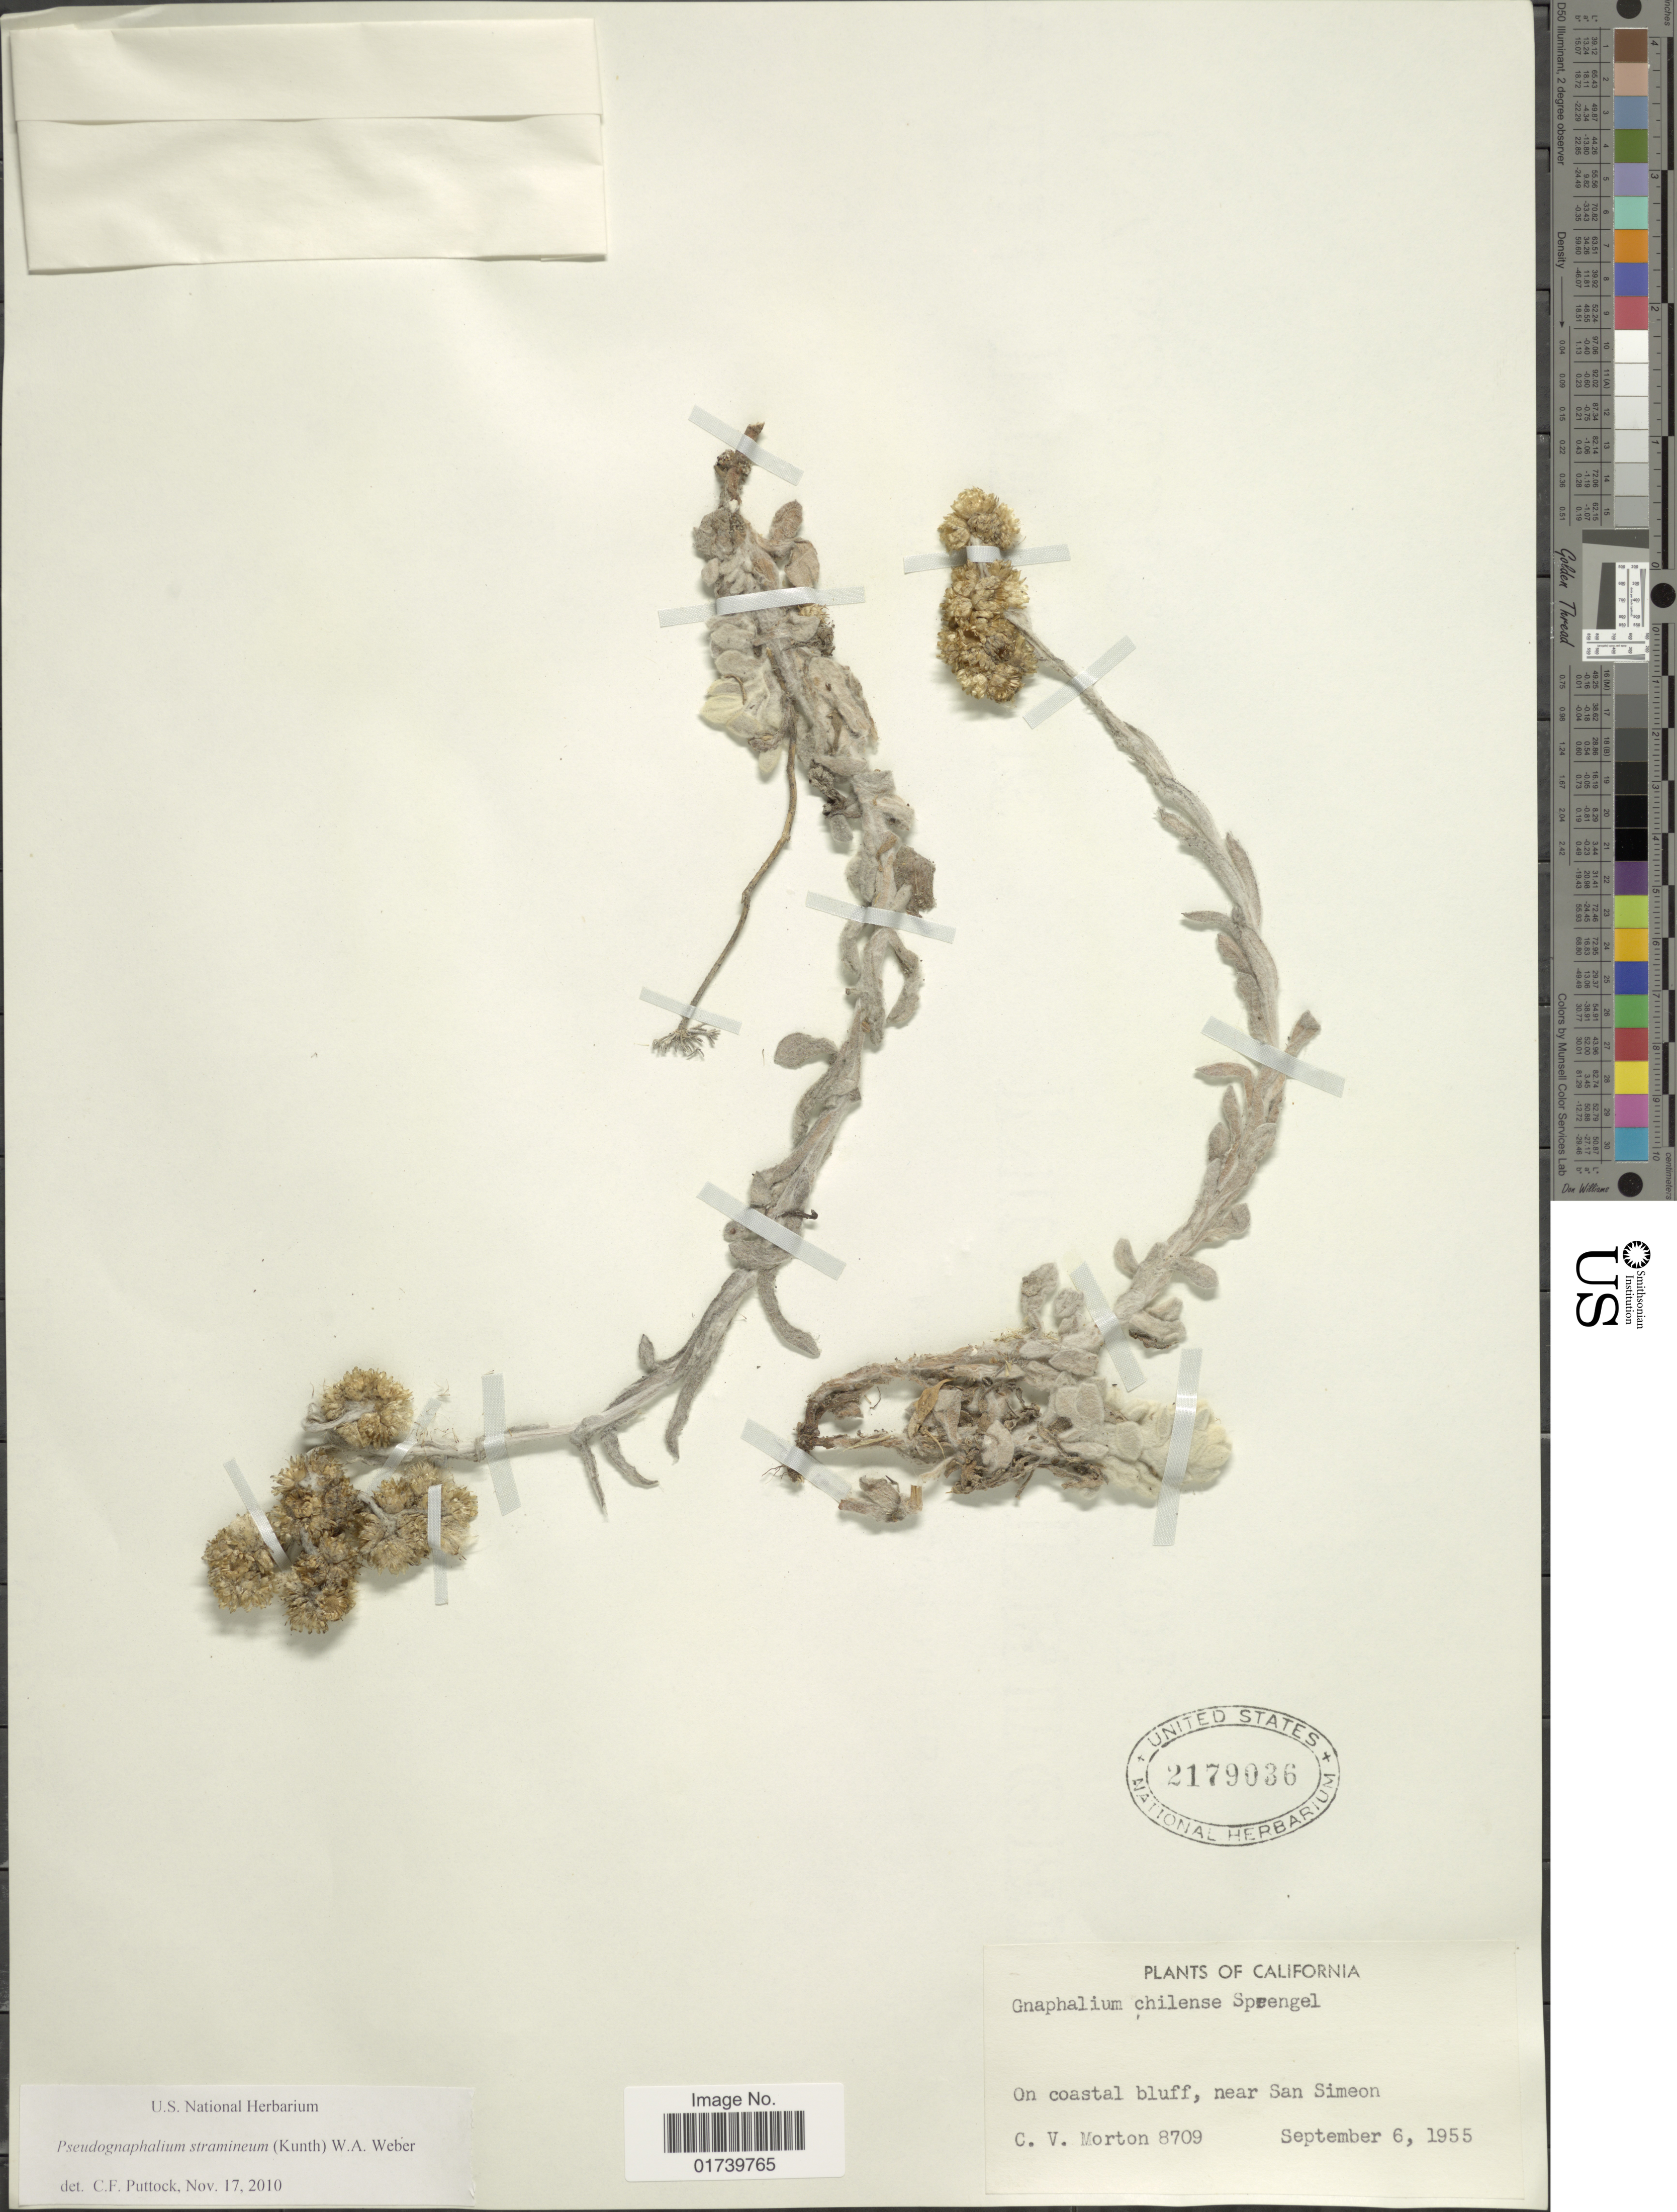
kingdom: Plantae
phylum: Tracheophyta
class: Magnoliopsida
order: Asterales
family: Asteraceae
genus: Pseudognaphalium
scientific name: Pseudognaphalium stramineum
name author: (Kunth) Anderb.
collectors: C. V. Morton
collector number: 8709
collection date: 1955-09-06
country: United States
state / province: California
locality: Near San Simeon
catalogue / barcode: US 2179036